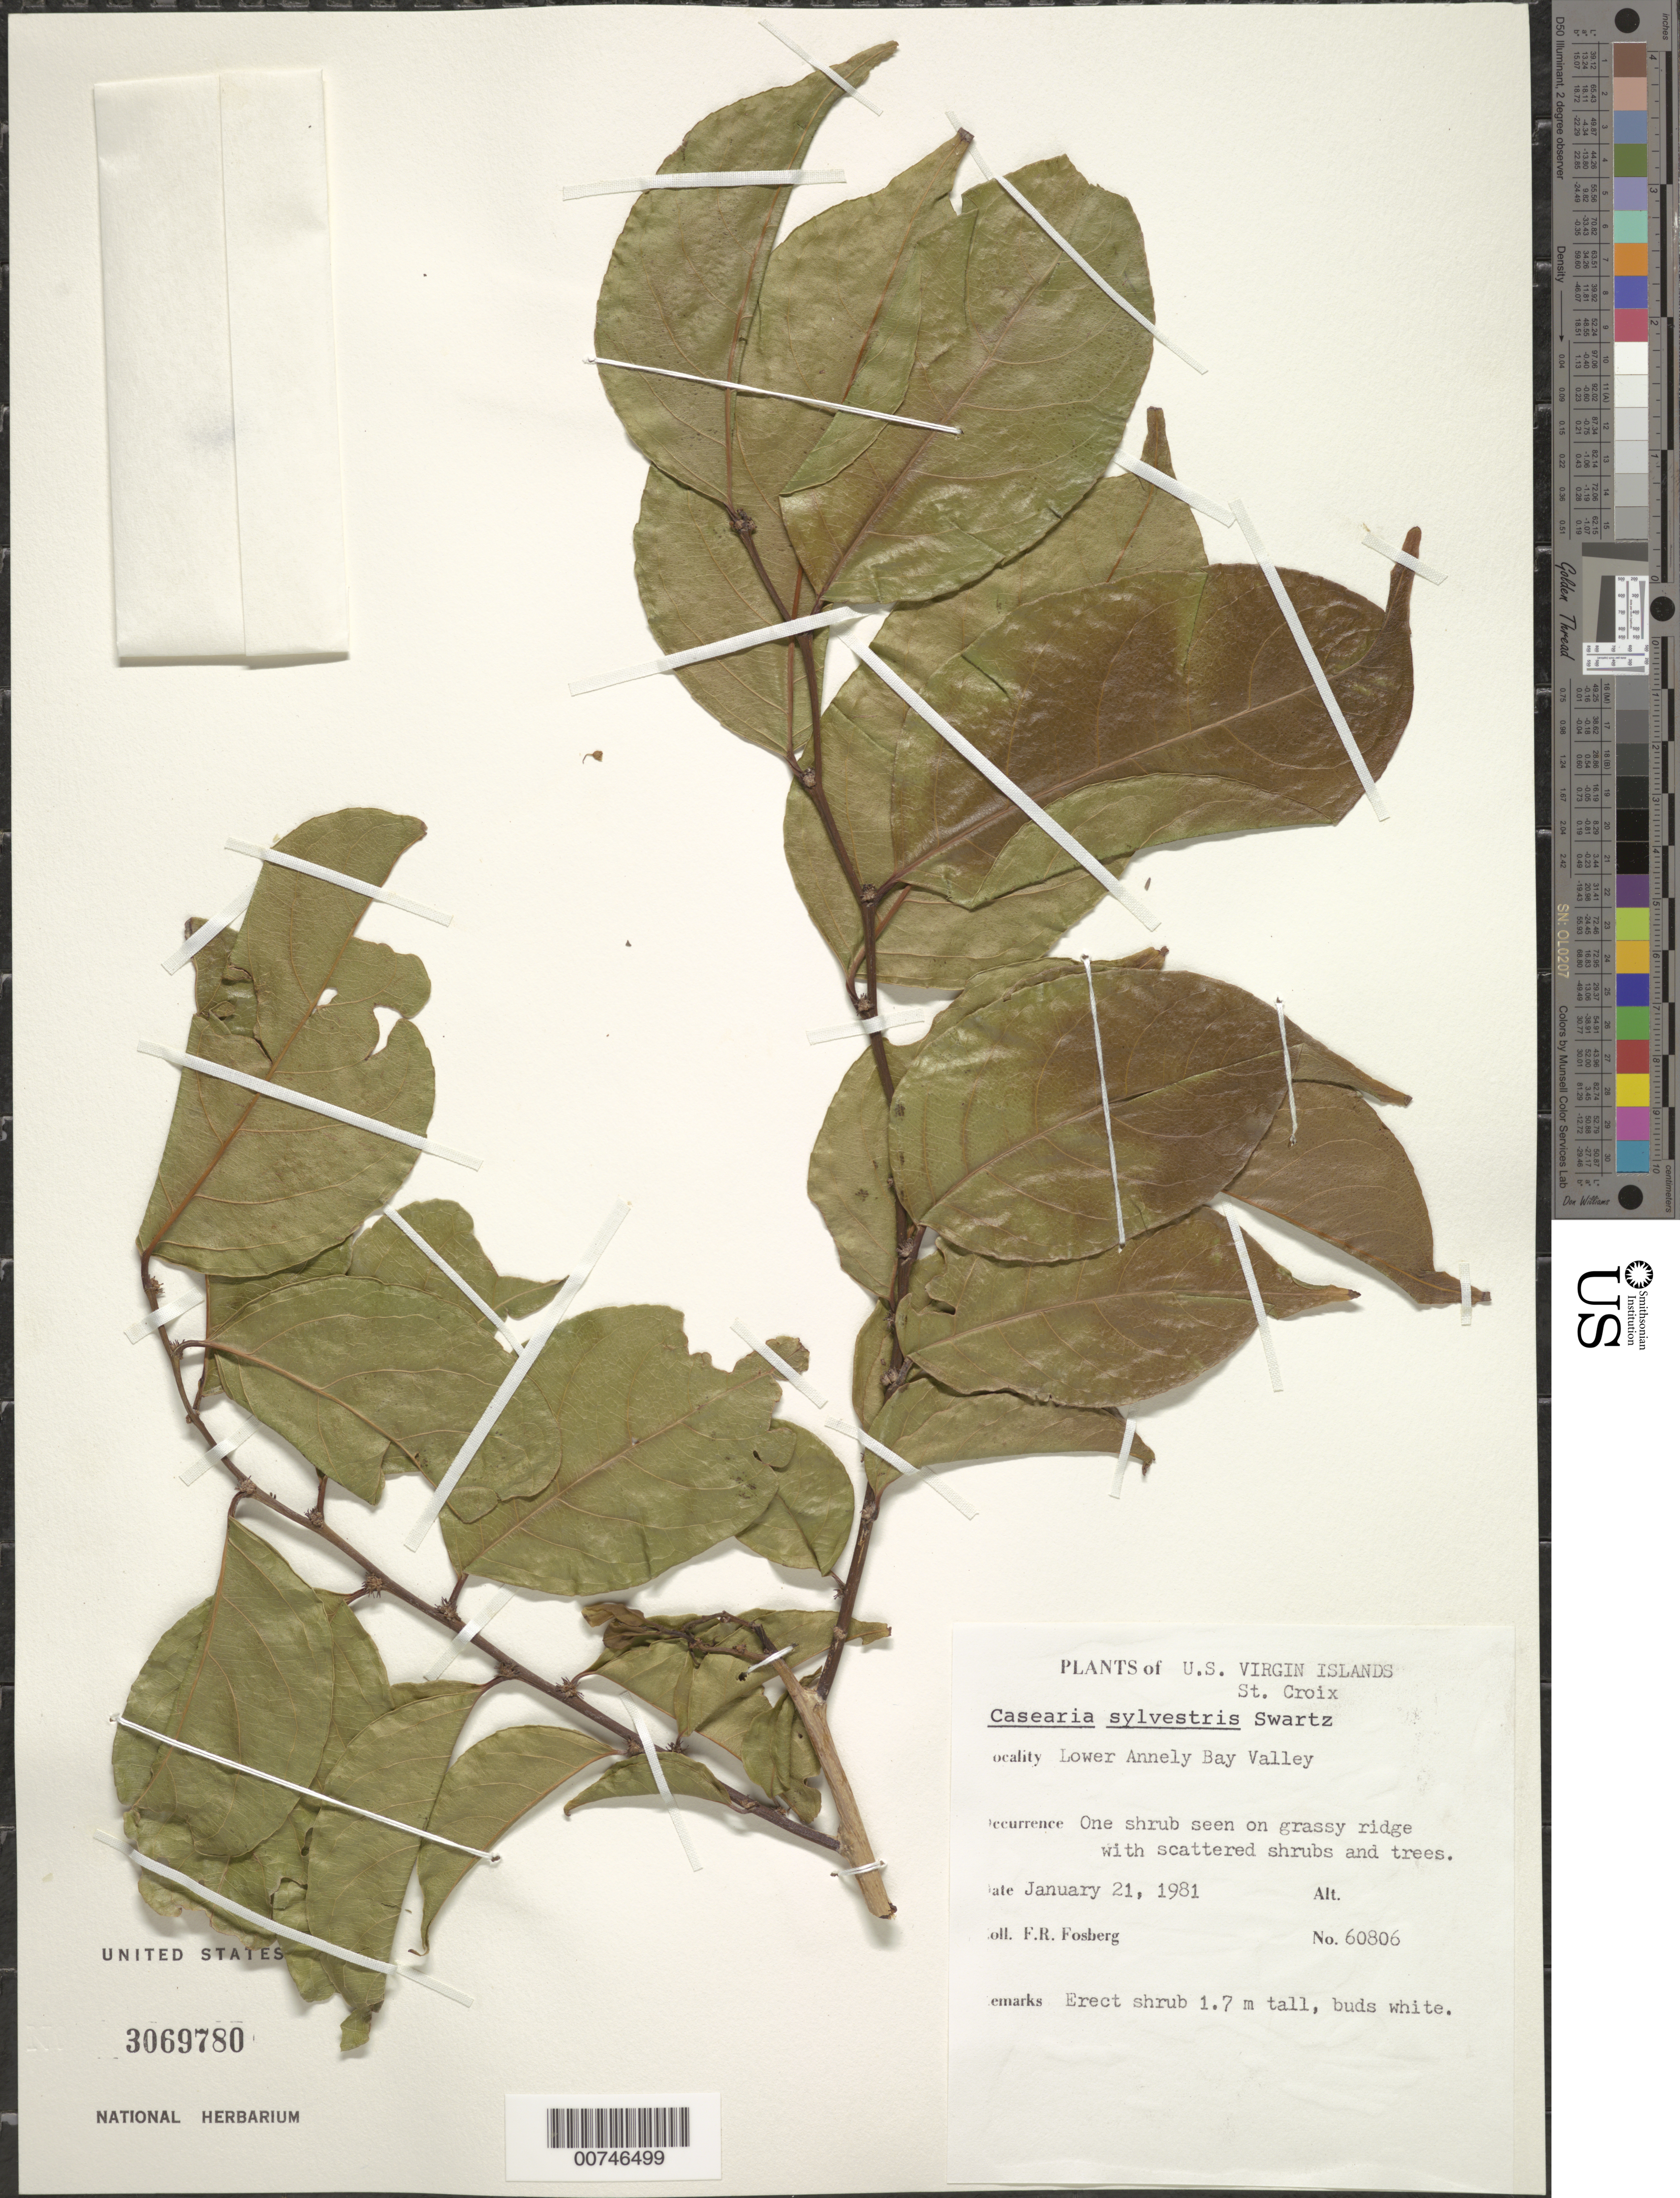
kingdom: Plantae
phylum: Tracheophyta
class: Magnoliopsida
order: Malpighiales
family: Salicaceae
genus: Casearia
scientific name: Casearia sylvestris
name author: Sw.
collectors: F. R. Fosberg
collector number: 60806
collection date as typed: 21 Jan 1981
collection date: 1981-01-21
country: U.S. Virgin Islands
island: St. Croix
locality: Lower Annely Bay Valley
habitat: One shrub seen on grassy ridge with scattered shrubs and trees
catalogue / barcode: US 3069780